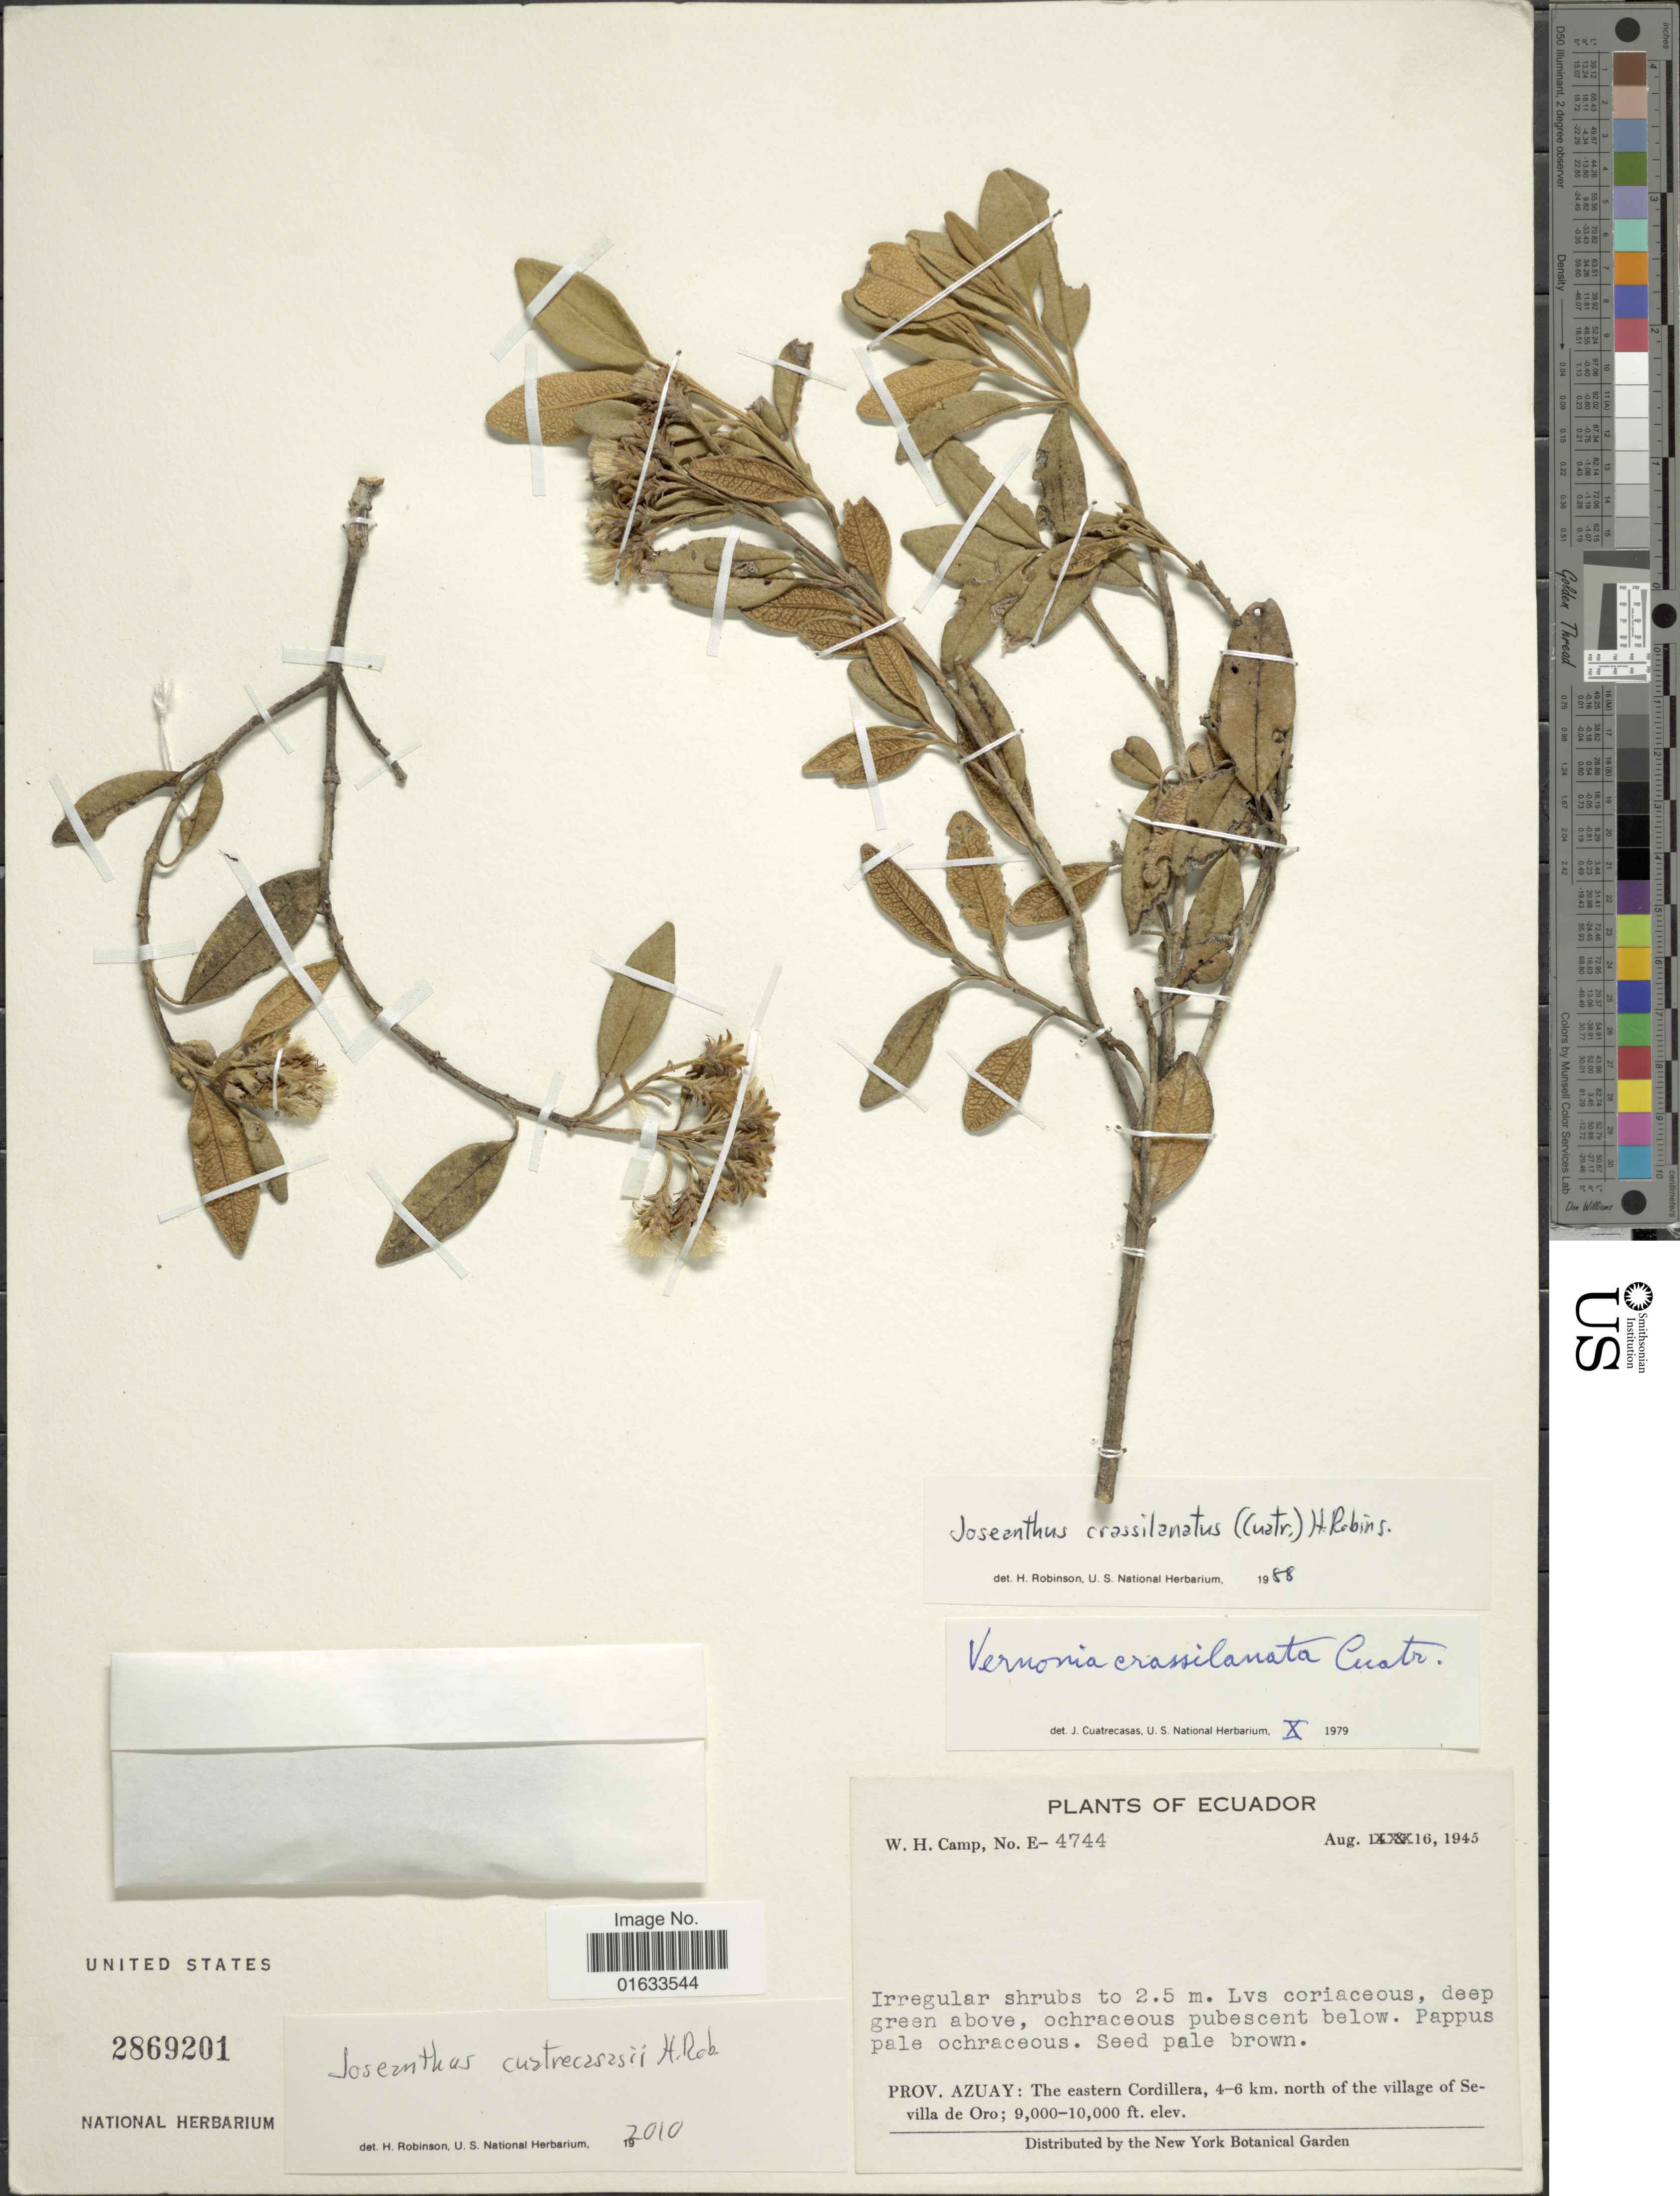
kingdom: Plantae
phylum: Tracheophyta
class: Magnoliopsida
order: Asterales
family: Asteraceae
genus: Joseanthus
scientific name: Joseanthus cuatrecasasii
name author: H. Rob.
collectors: W. H. Camp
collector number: E-4744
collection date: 1945-08-16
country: Ecuador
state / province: Azuay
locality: Prov. Azuay: The eastern Cordillera, 4-6 km. north of the village of Sevilla de Oro.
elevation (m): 2743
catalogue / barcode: US 2869201